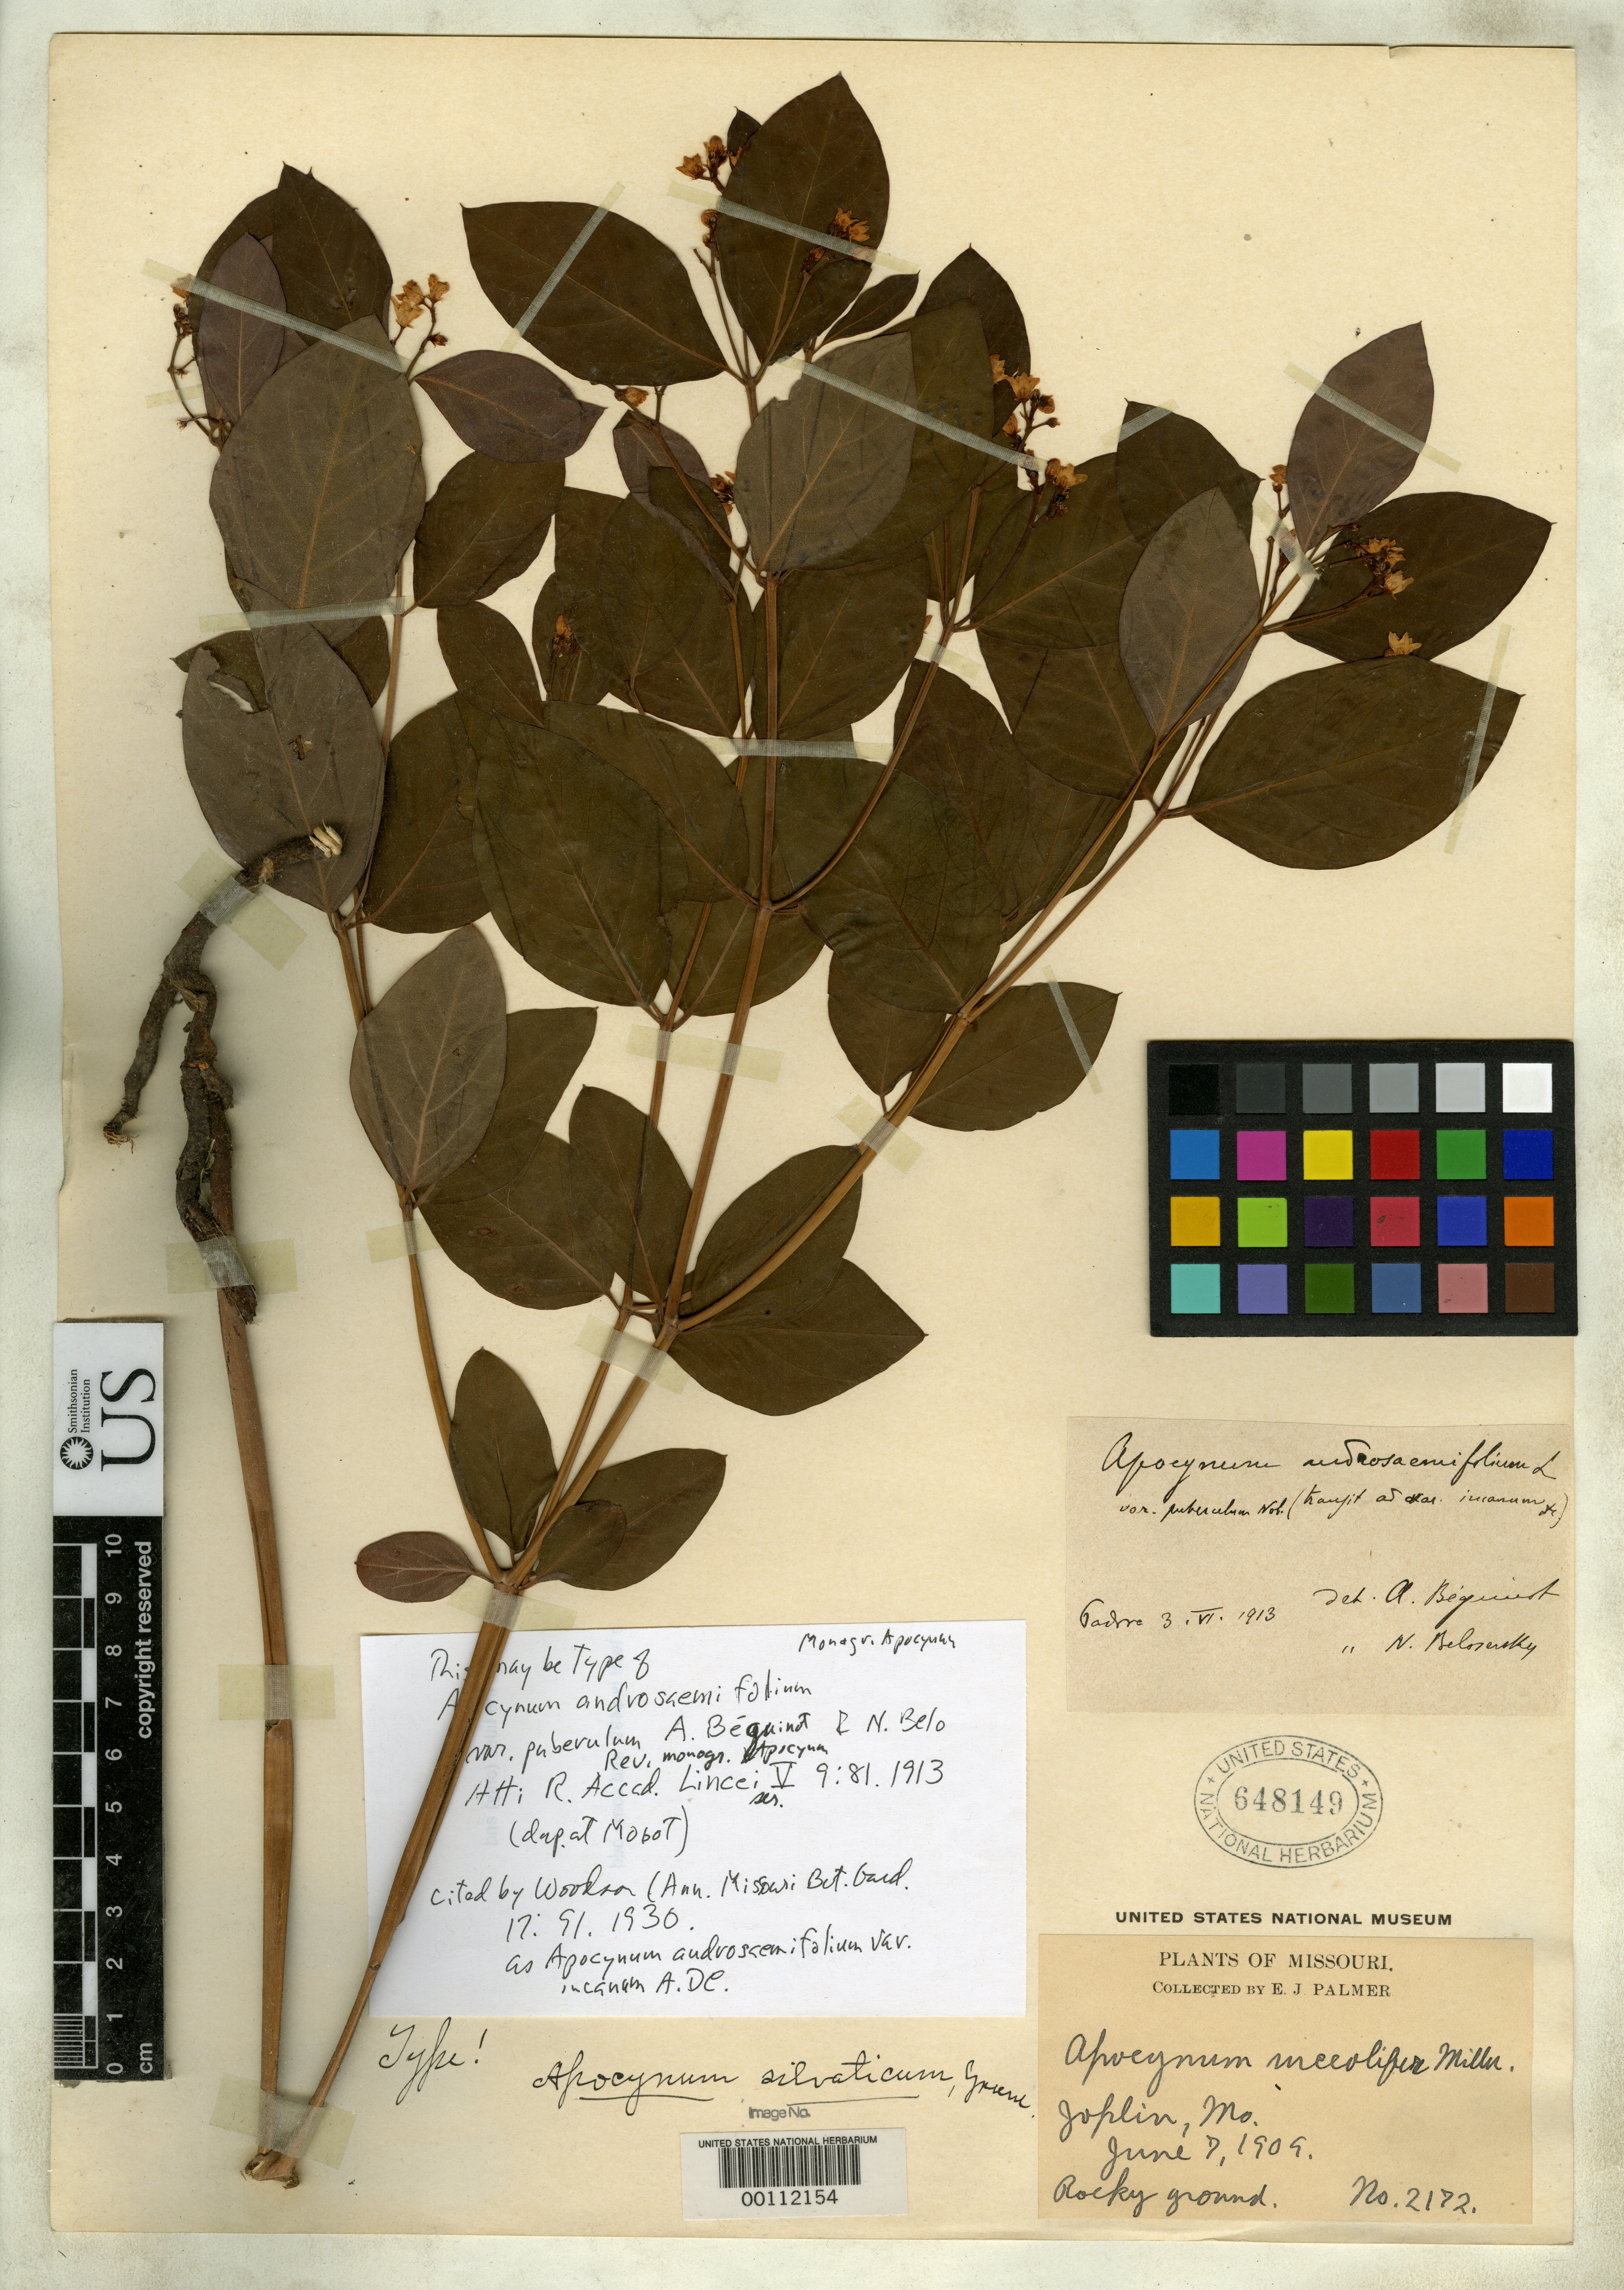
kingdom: Plantae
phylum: Tracheophyta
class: Magnoliopsida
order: Gentianales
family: Apocynaceae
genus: Apocynum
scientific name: Apocynum silvaticum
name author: Greene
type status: Possible Type; Holotype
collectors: E. J. Palmer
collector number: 2172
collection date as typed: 07 Jun 1909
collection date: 1909-06-07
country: United States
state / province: Missouri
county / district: Jasper / Newton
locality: Joplin.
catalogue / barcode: US 648149